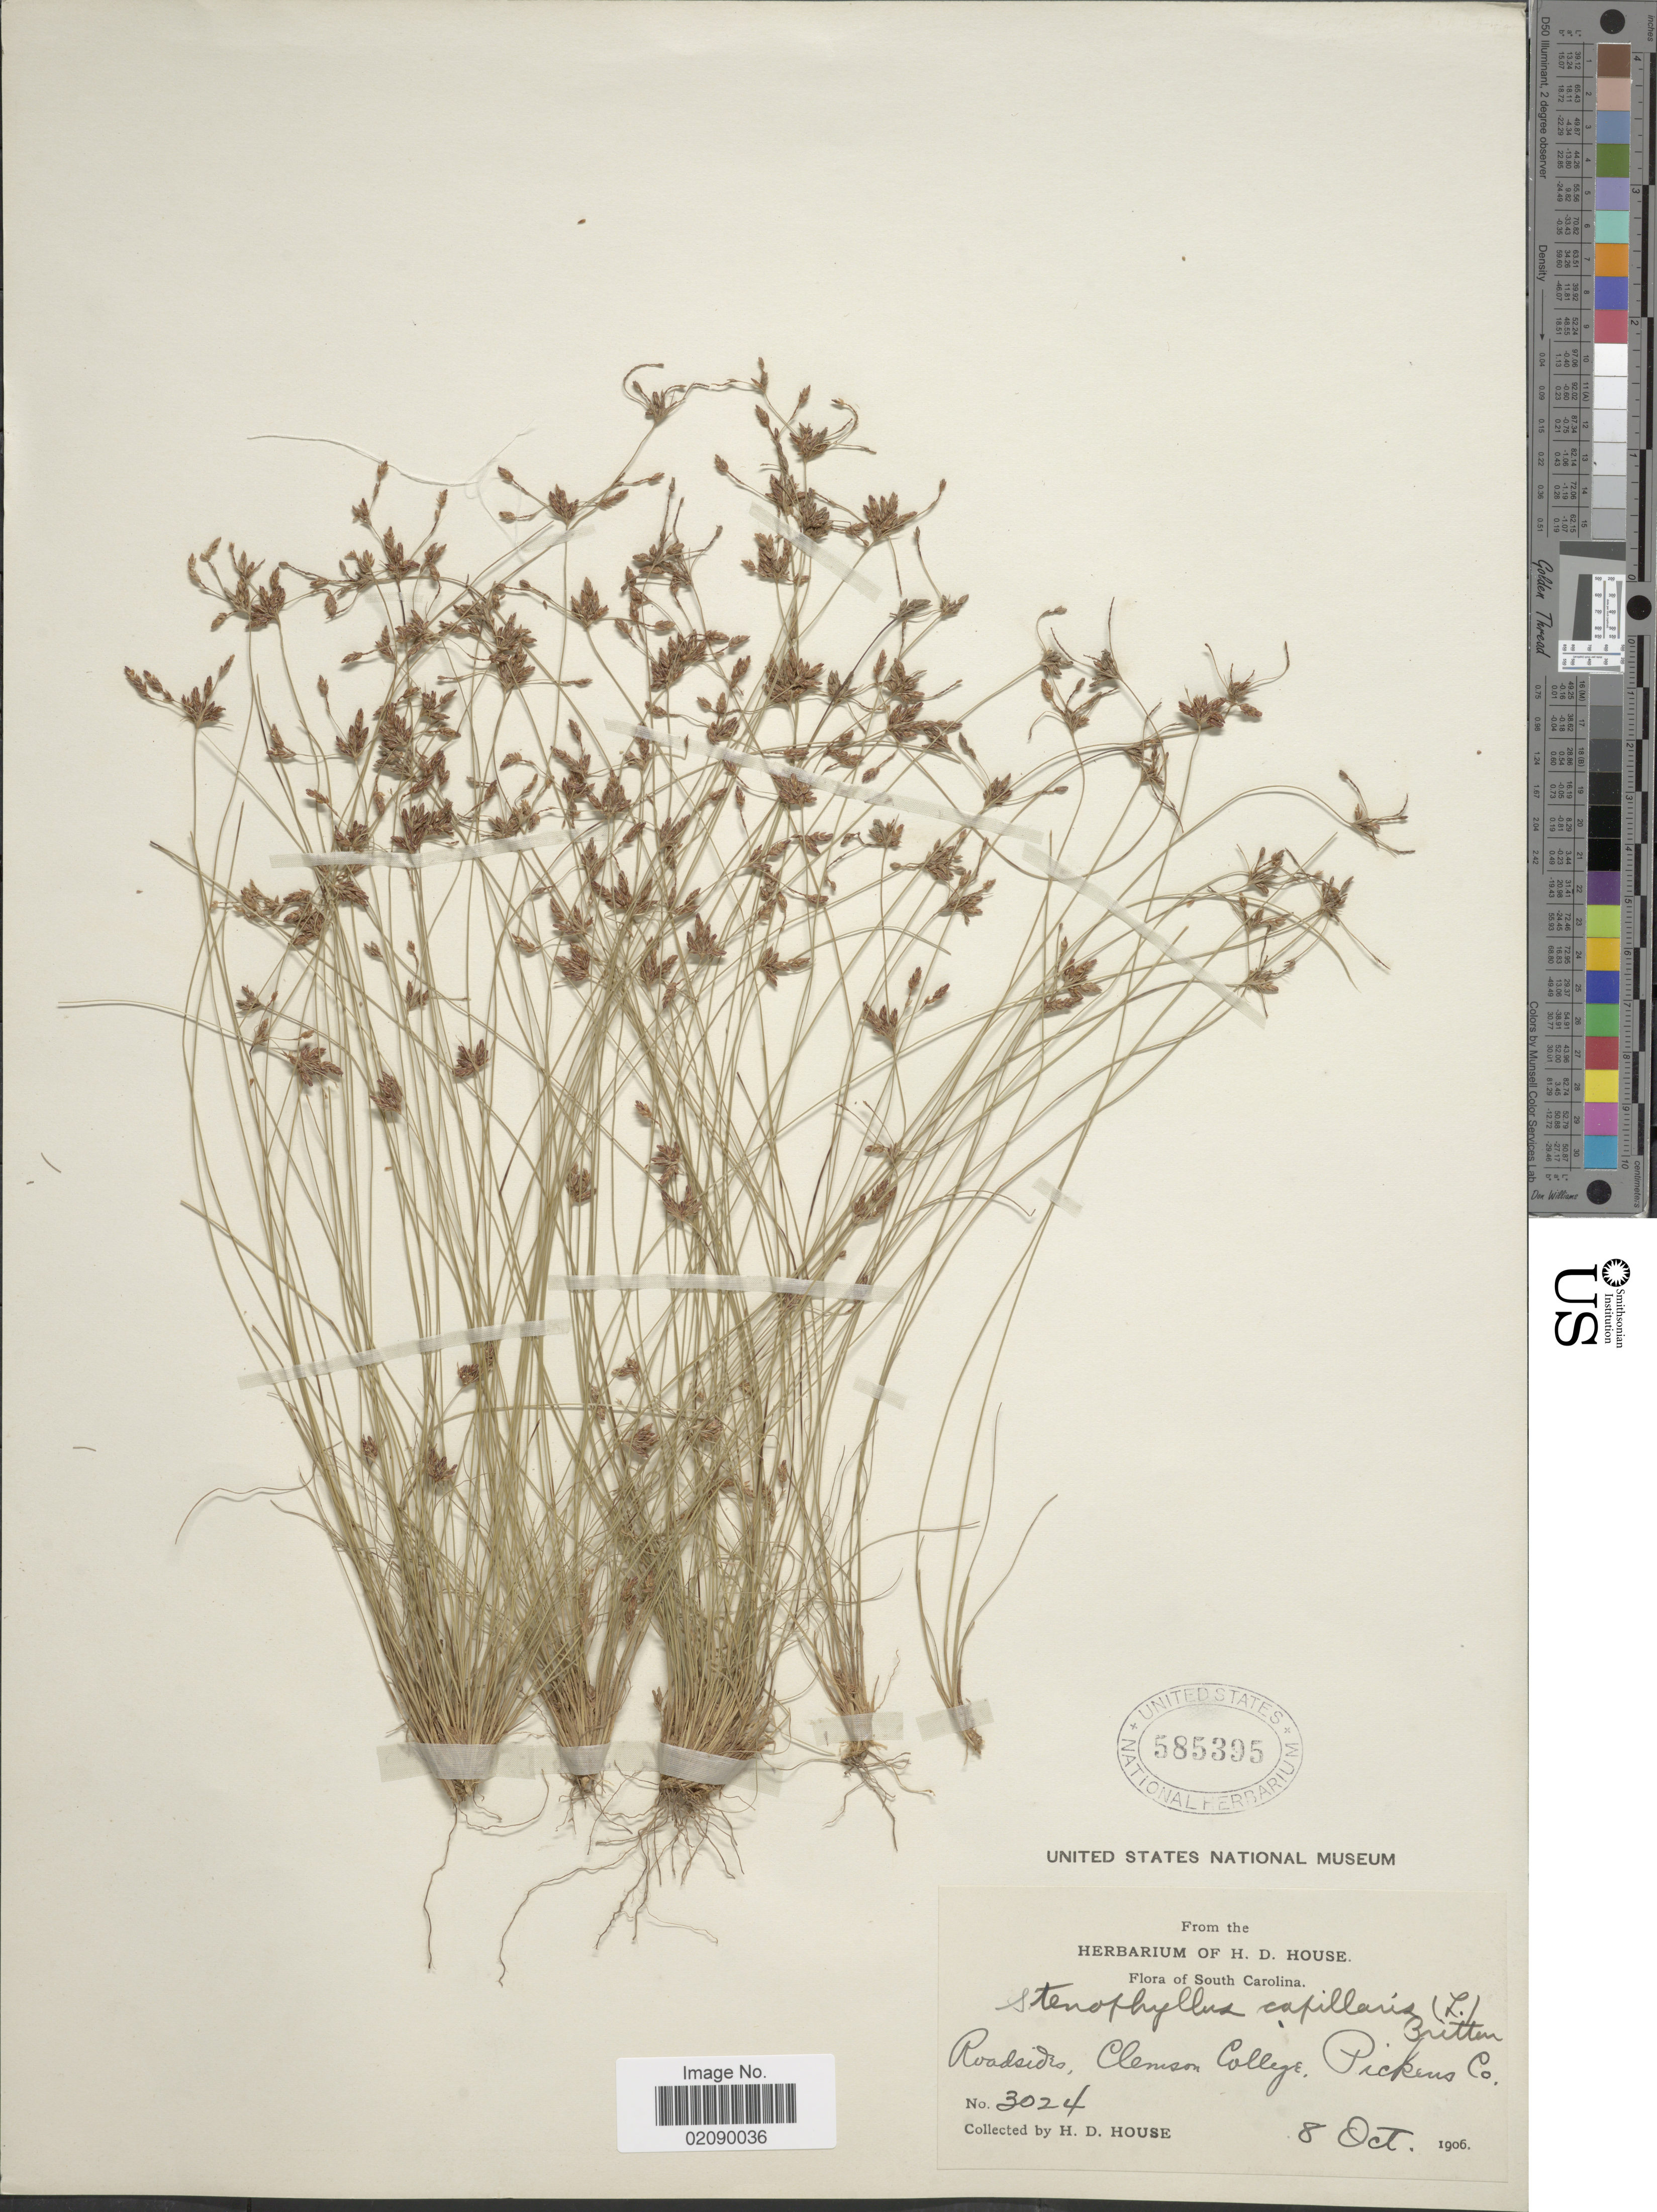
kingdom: Plantae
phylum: Tracheophyta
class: Liliopsida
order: Poales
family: Cyperaceae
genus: Bulbostylis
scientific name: Bulbostylis capillaris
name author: (L.) Kunth ex C.B. Clarke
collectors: H. D. House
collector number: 3024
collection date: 1906-10-08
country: United States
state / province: South Carolina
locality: Roadsides, Clemson College, Pickens Co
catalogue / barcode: US 585395